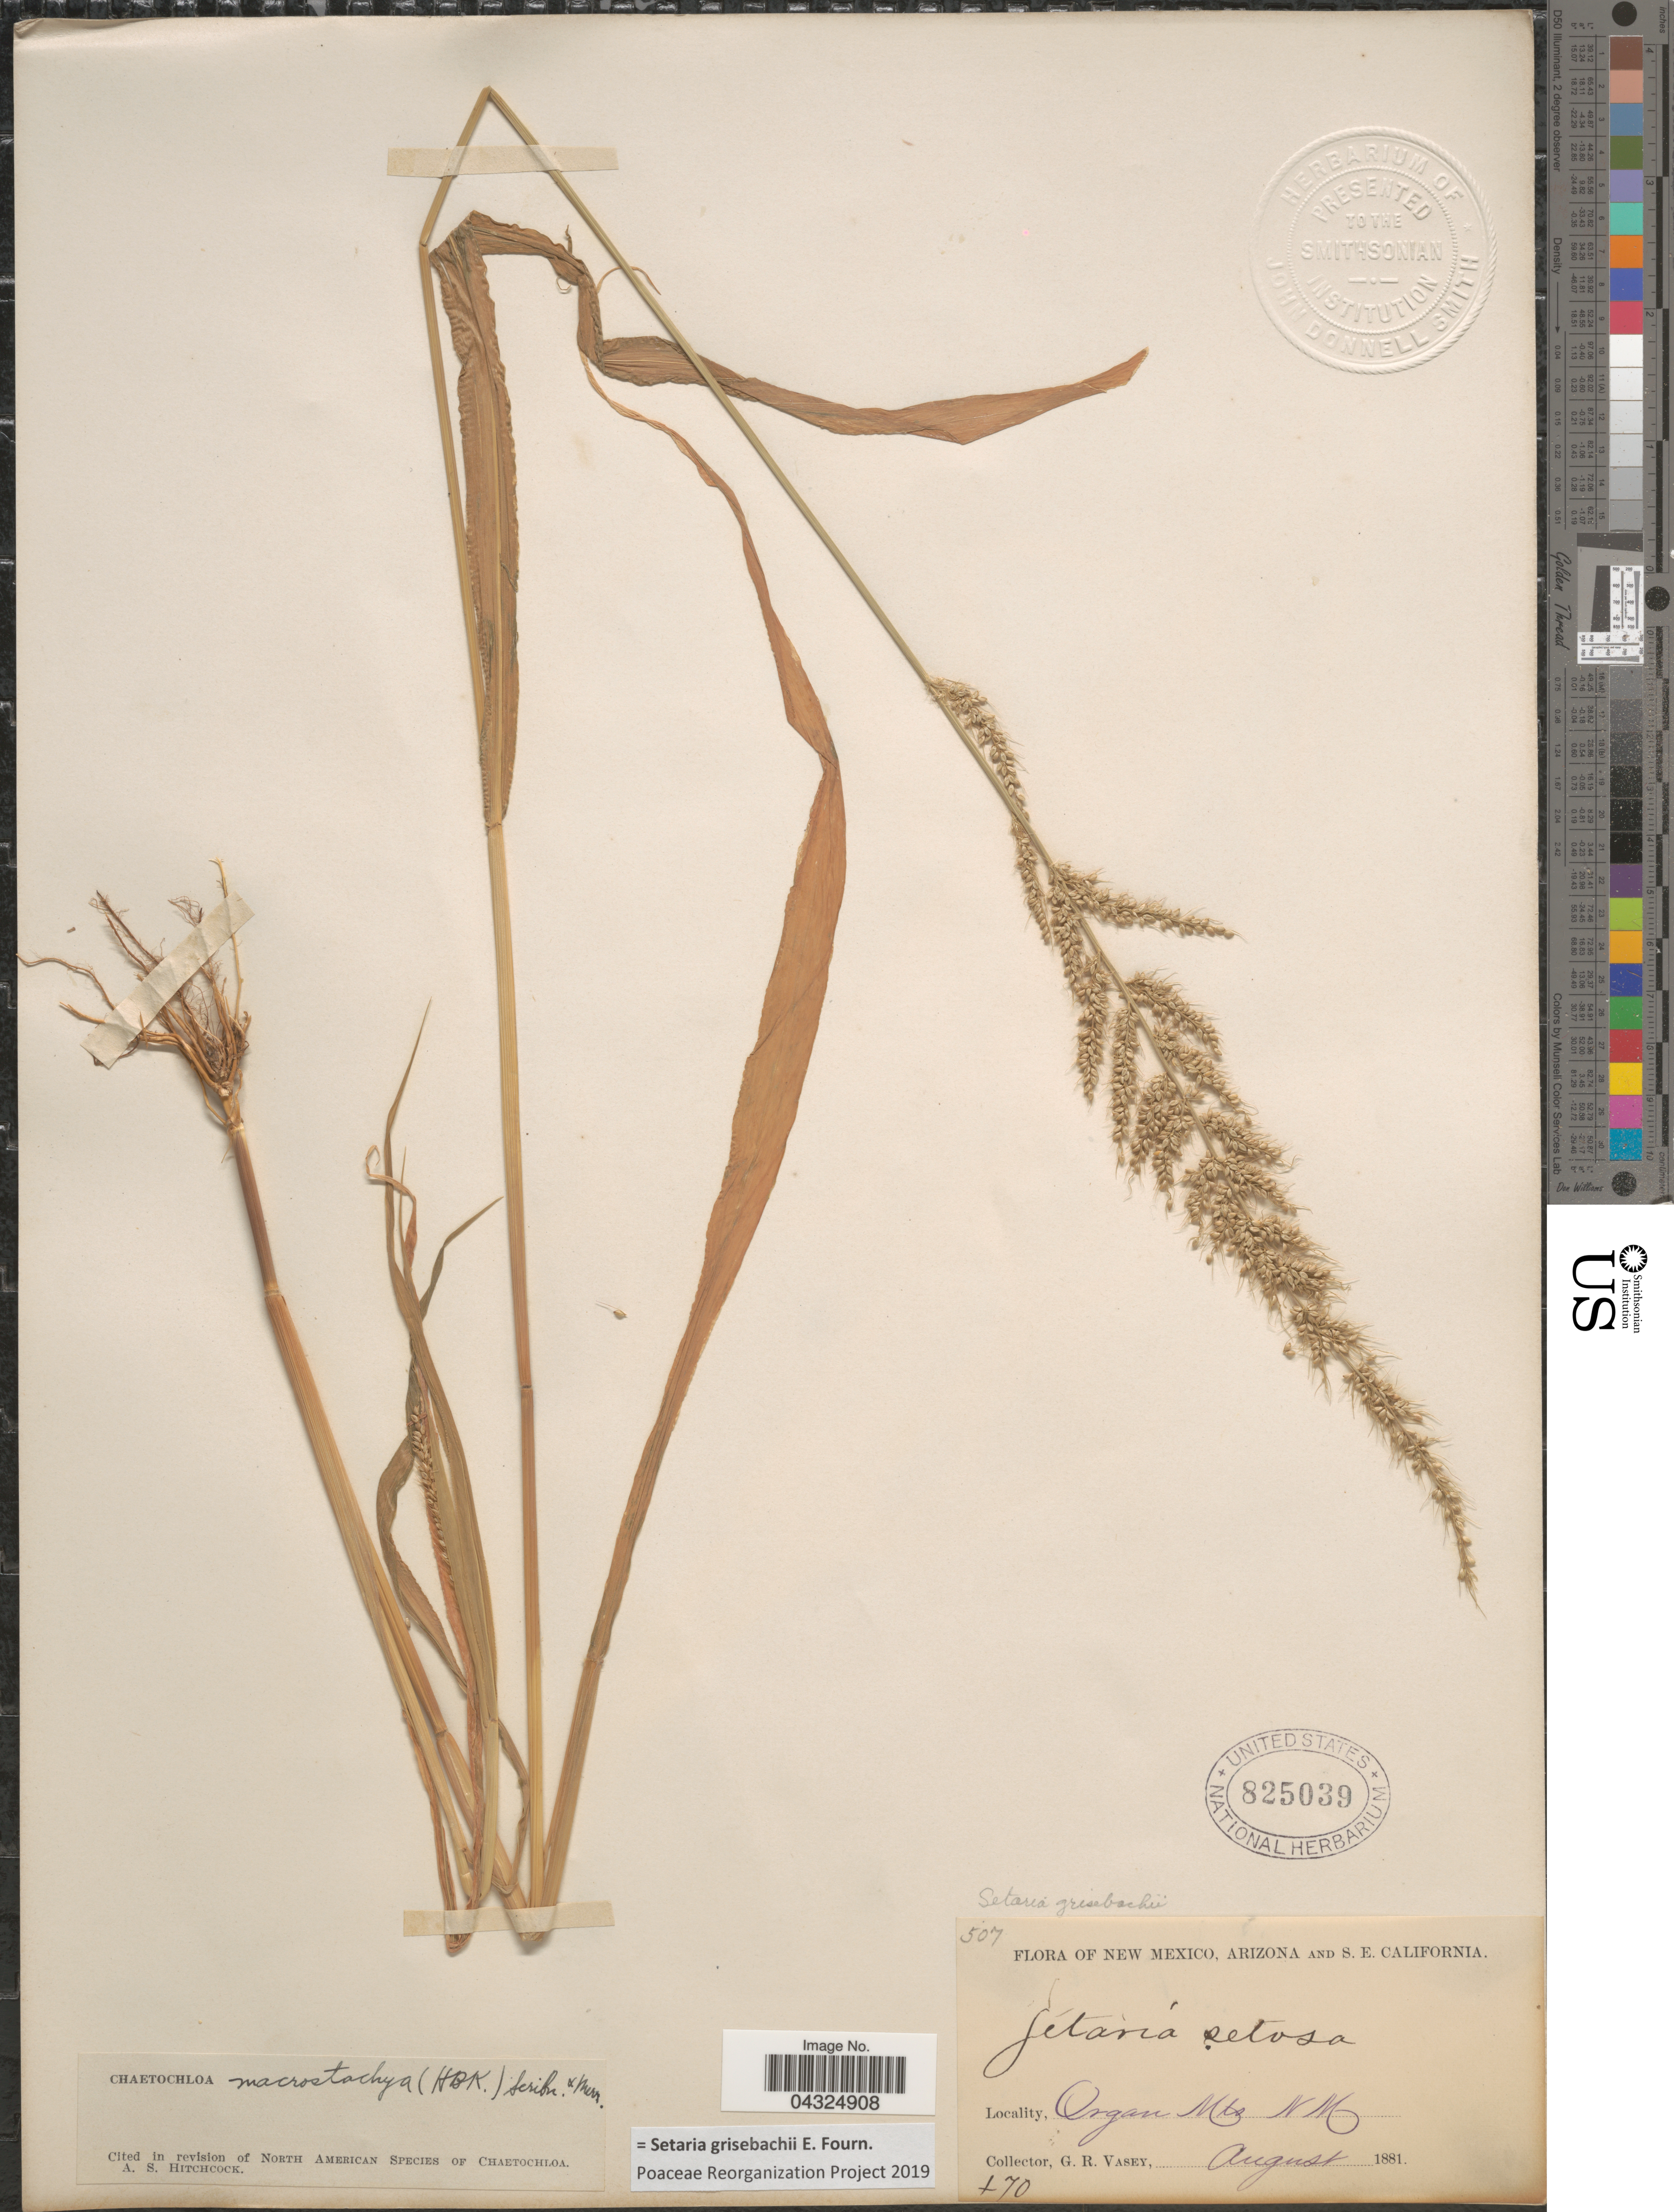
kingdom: Plantae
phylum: Tracheophyta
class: Liliopsida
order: Poales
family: Poaceae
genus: Setaria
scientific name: Setaria grisebachii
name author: E. Fourn.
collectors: G. R. Vasey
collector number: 70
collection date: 1881-08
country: United States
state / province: New Mexico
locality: Organ Mts.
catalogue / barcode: US 825039